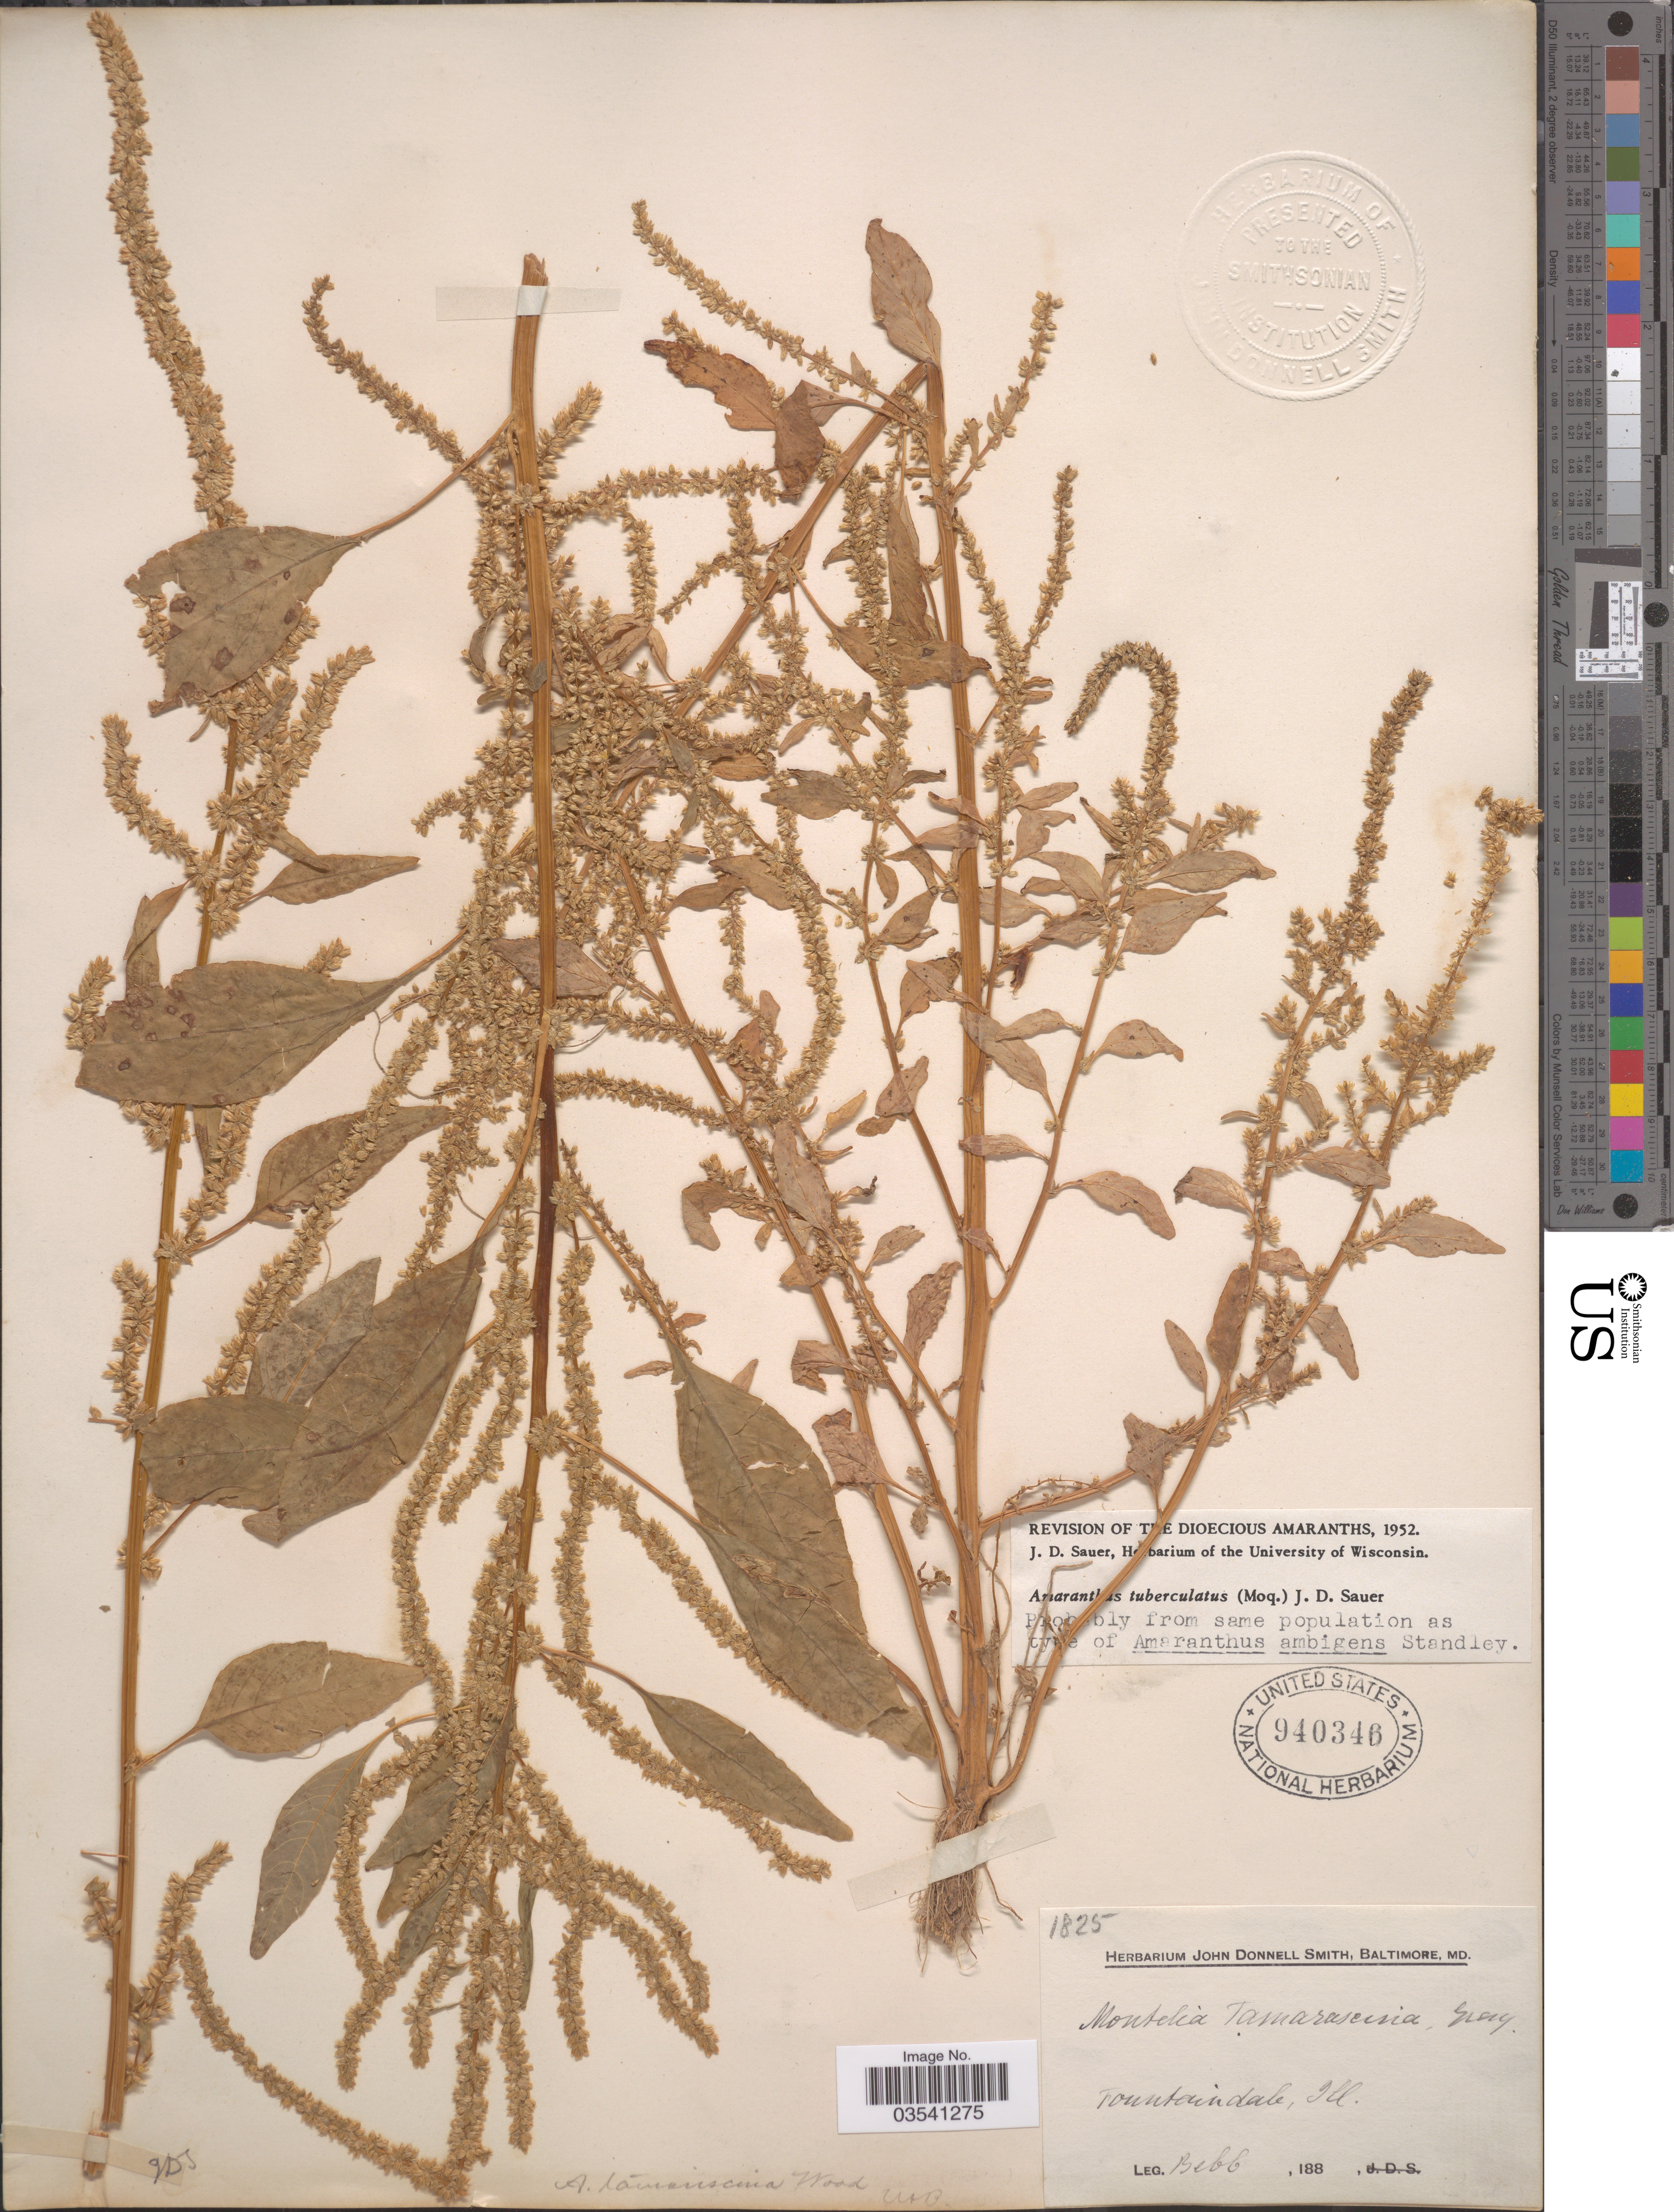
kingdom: Plantae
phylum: Tracheophyta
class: Magnoliopsida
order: Caryophyllales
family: Amaranthaceae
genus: Amaranthus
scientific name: Amaranthus tuberculatus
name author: (Moq.) J.D. Sauer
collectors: -. Bebb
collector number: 1825*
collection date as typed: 188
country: United States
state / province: Illinois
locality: Fountaindale.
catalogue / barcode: US 940346